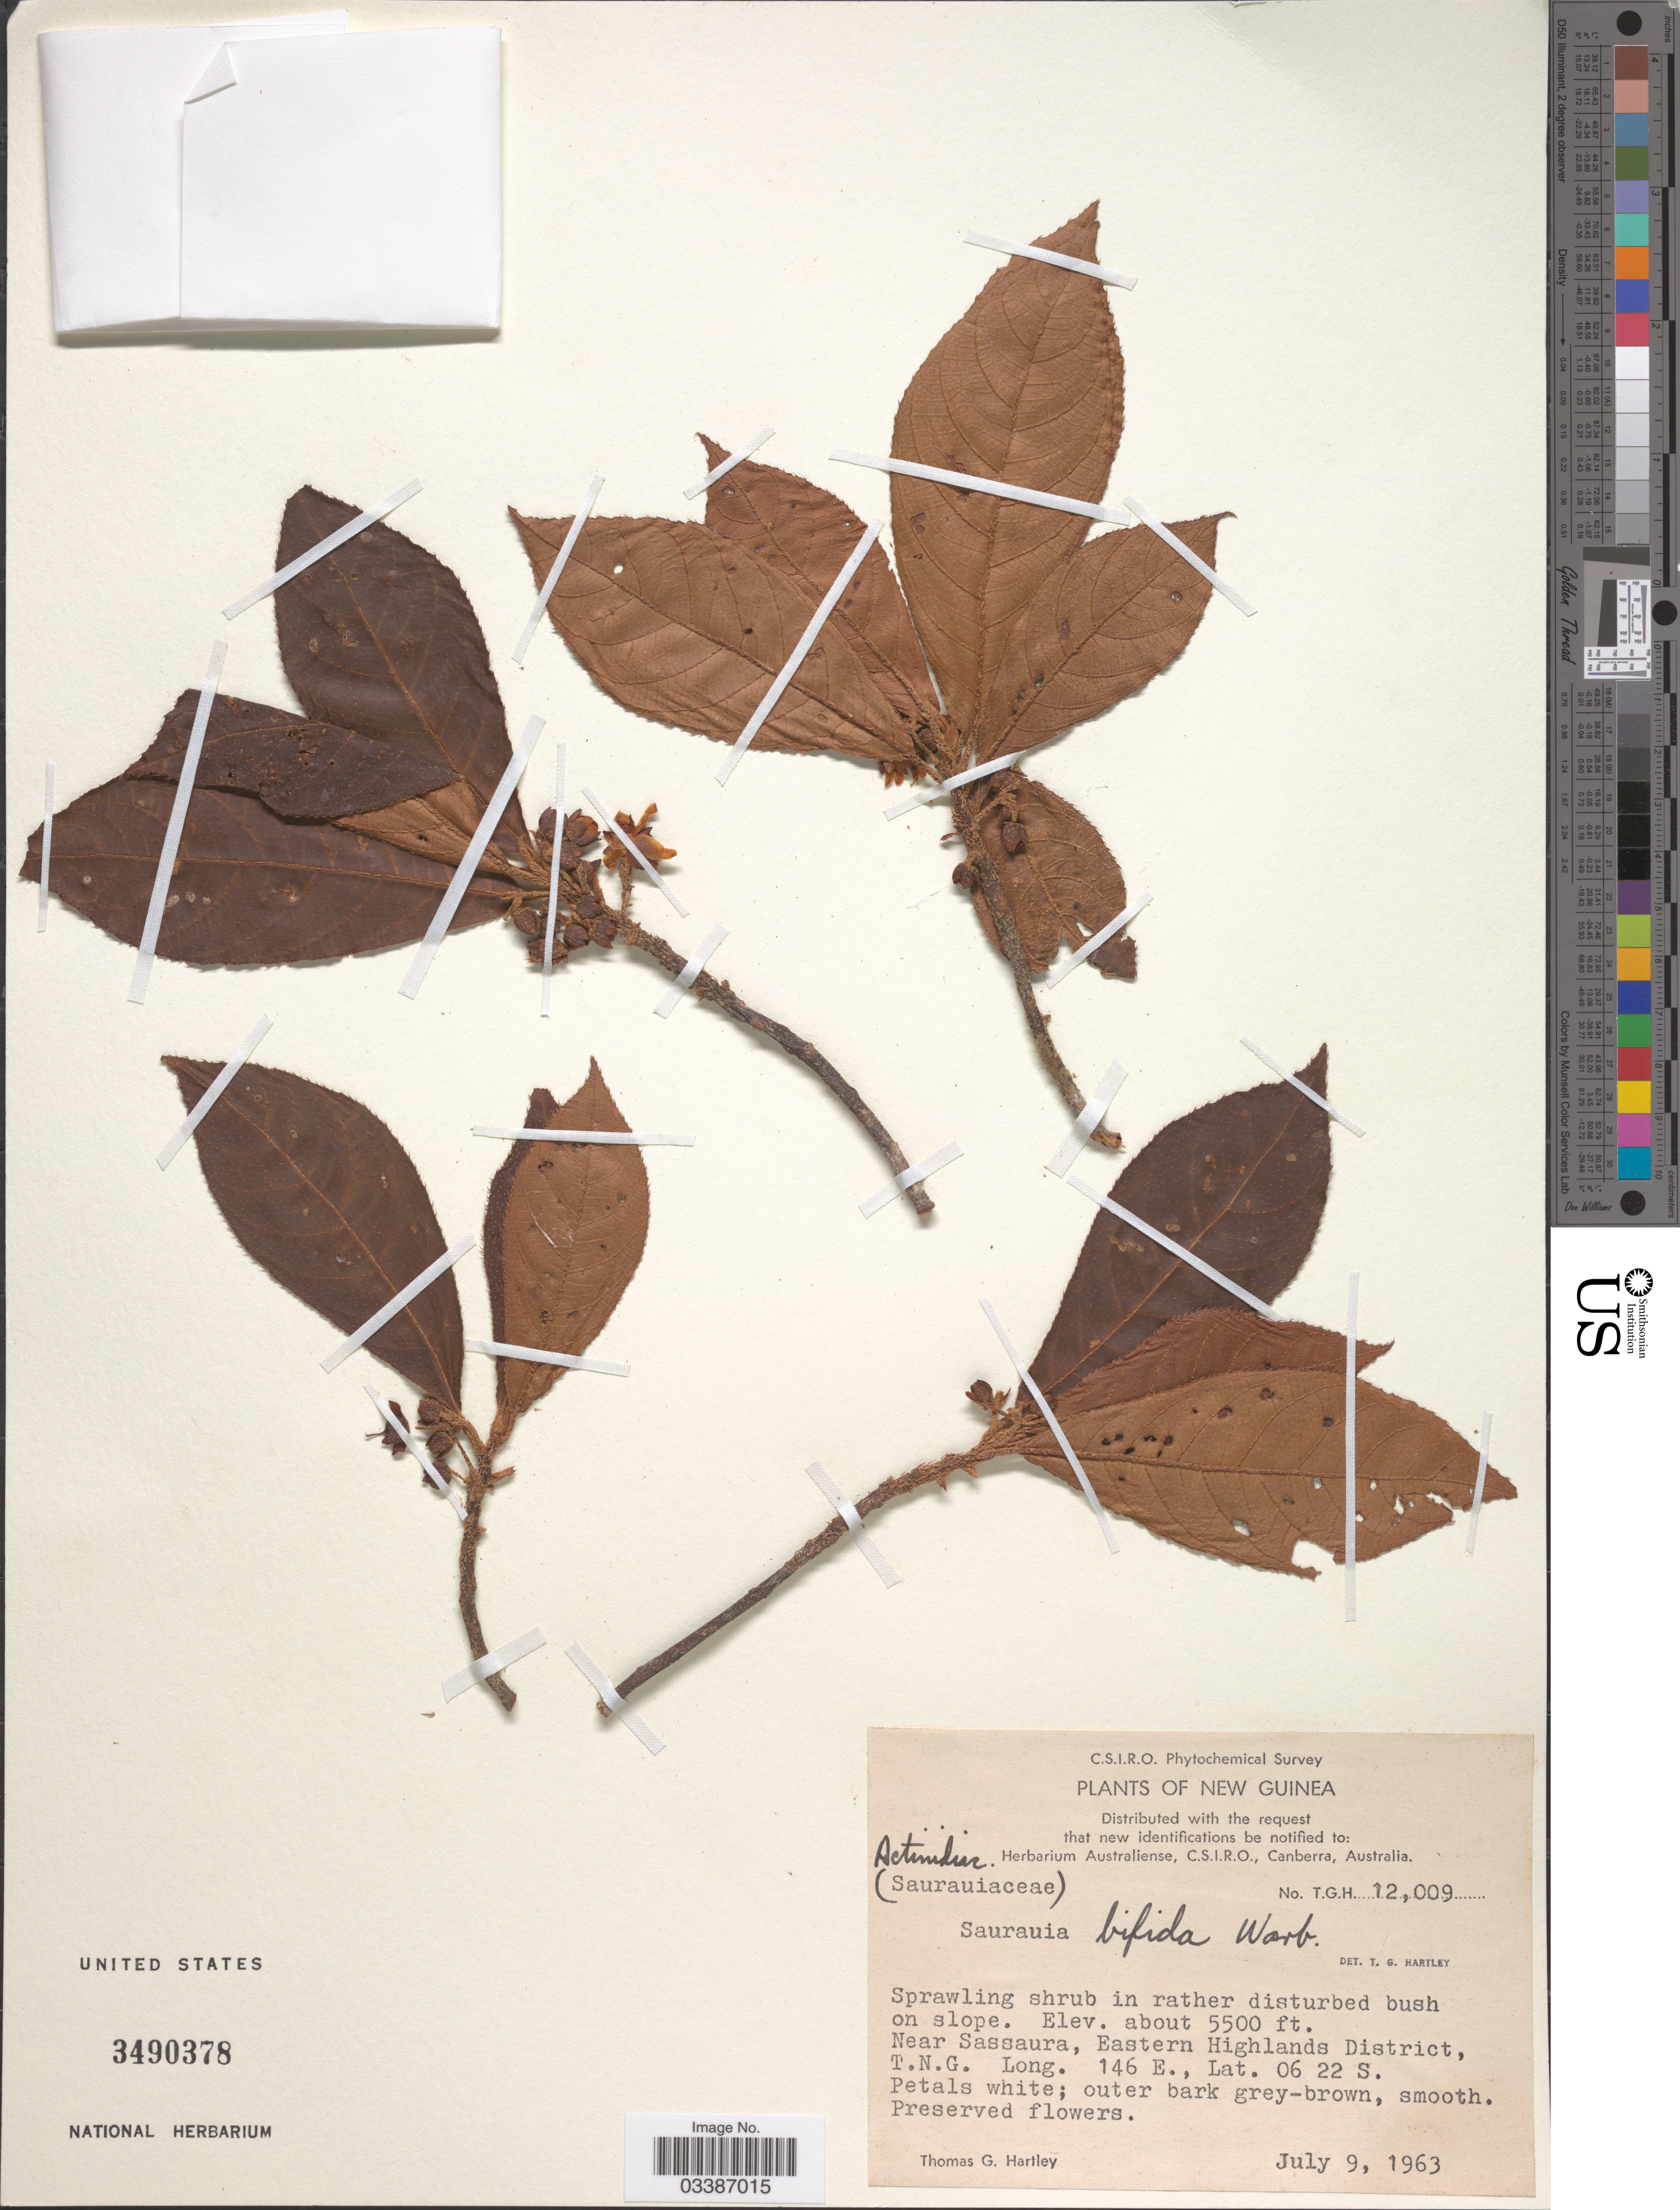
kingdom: Plantae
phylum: Tracheophyta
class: Magnoliopsida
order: Ericales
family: Actinidiaceae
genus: Saurauia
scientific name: Saurauia bifida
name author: Warb.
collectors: T. Hartley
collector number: TGH12009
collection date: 1963-07-09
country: Papua New Guinea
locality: New Guinea. Near Sassaura, Eastern Highlands District, T.N.G.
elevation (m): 1676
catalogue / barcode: US 3490378